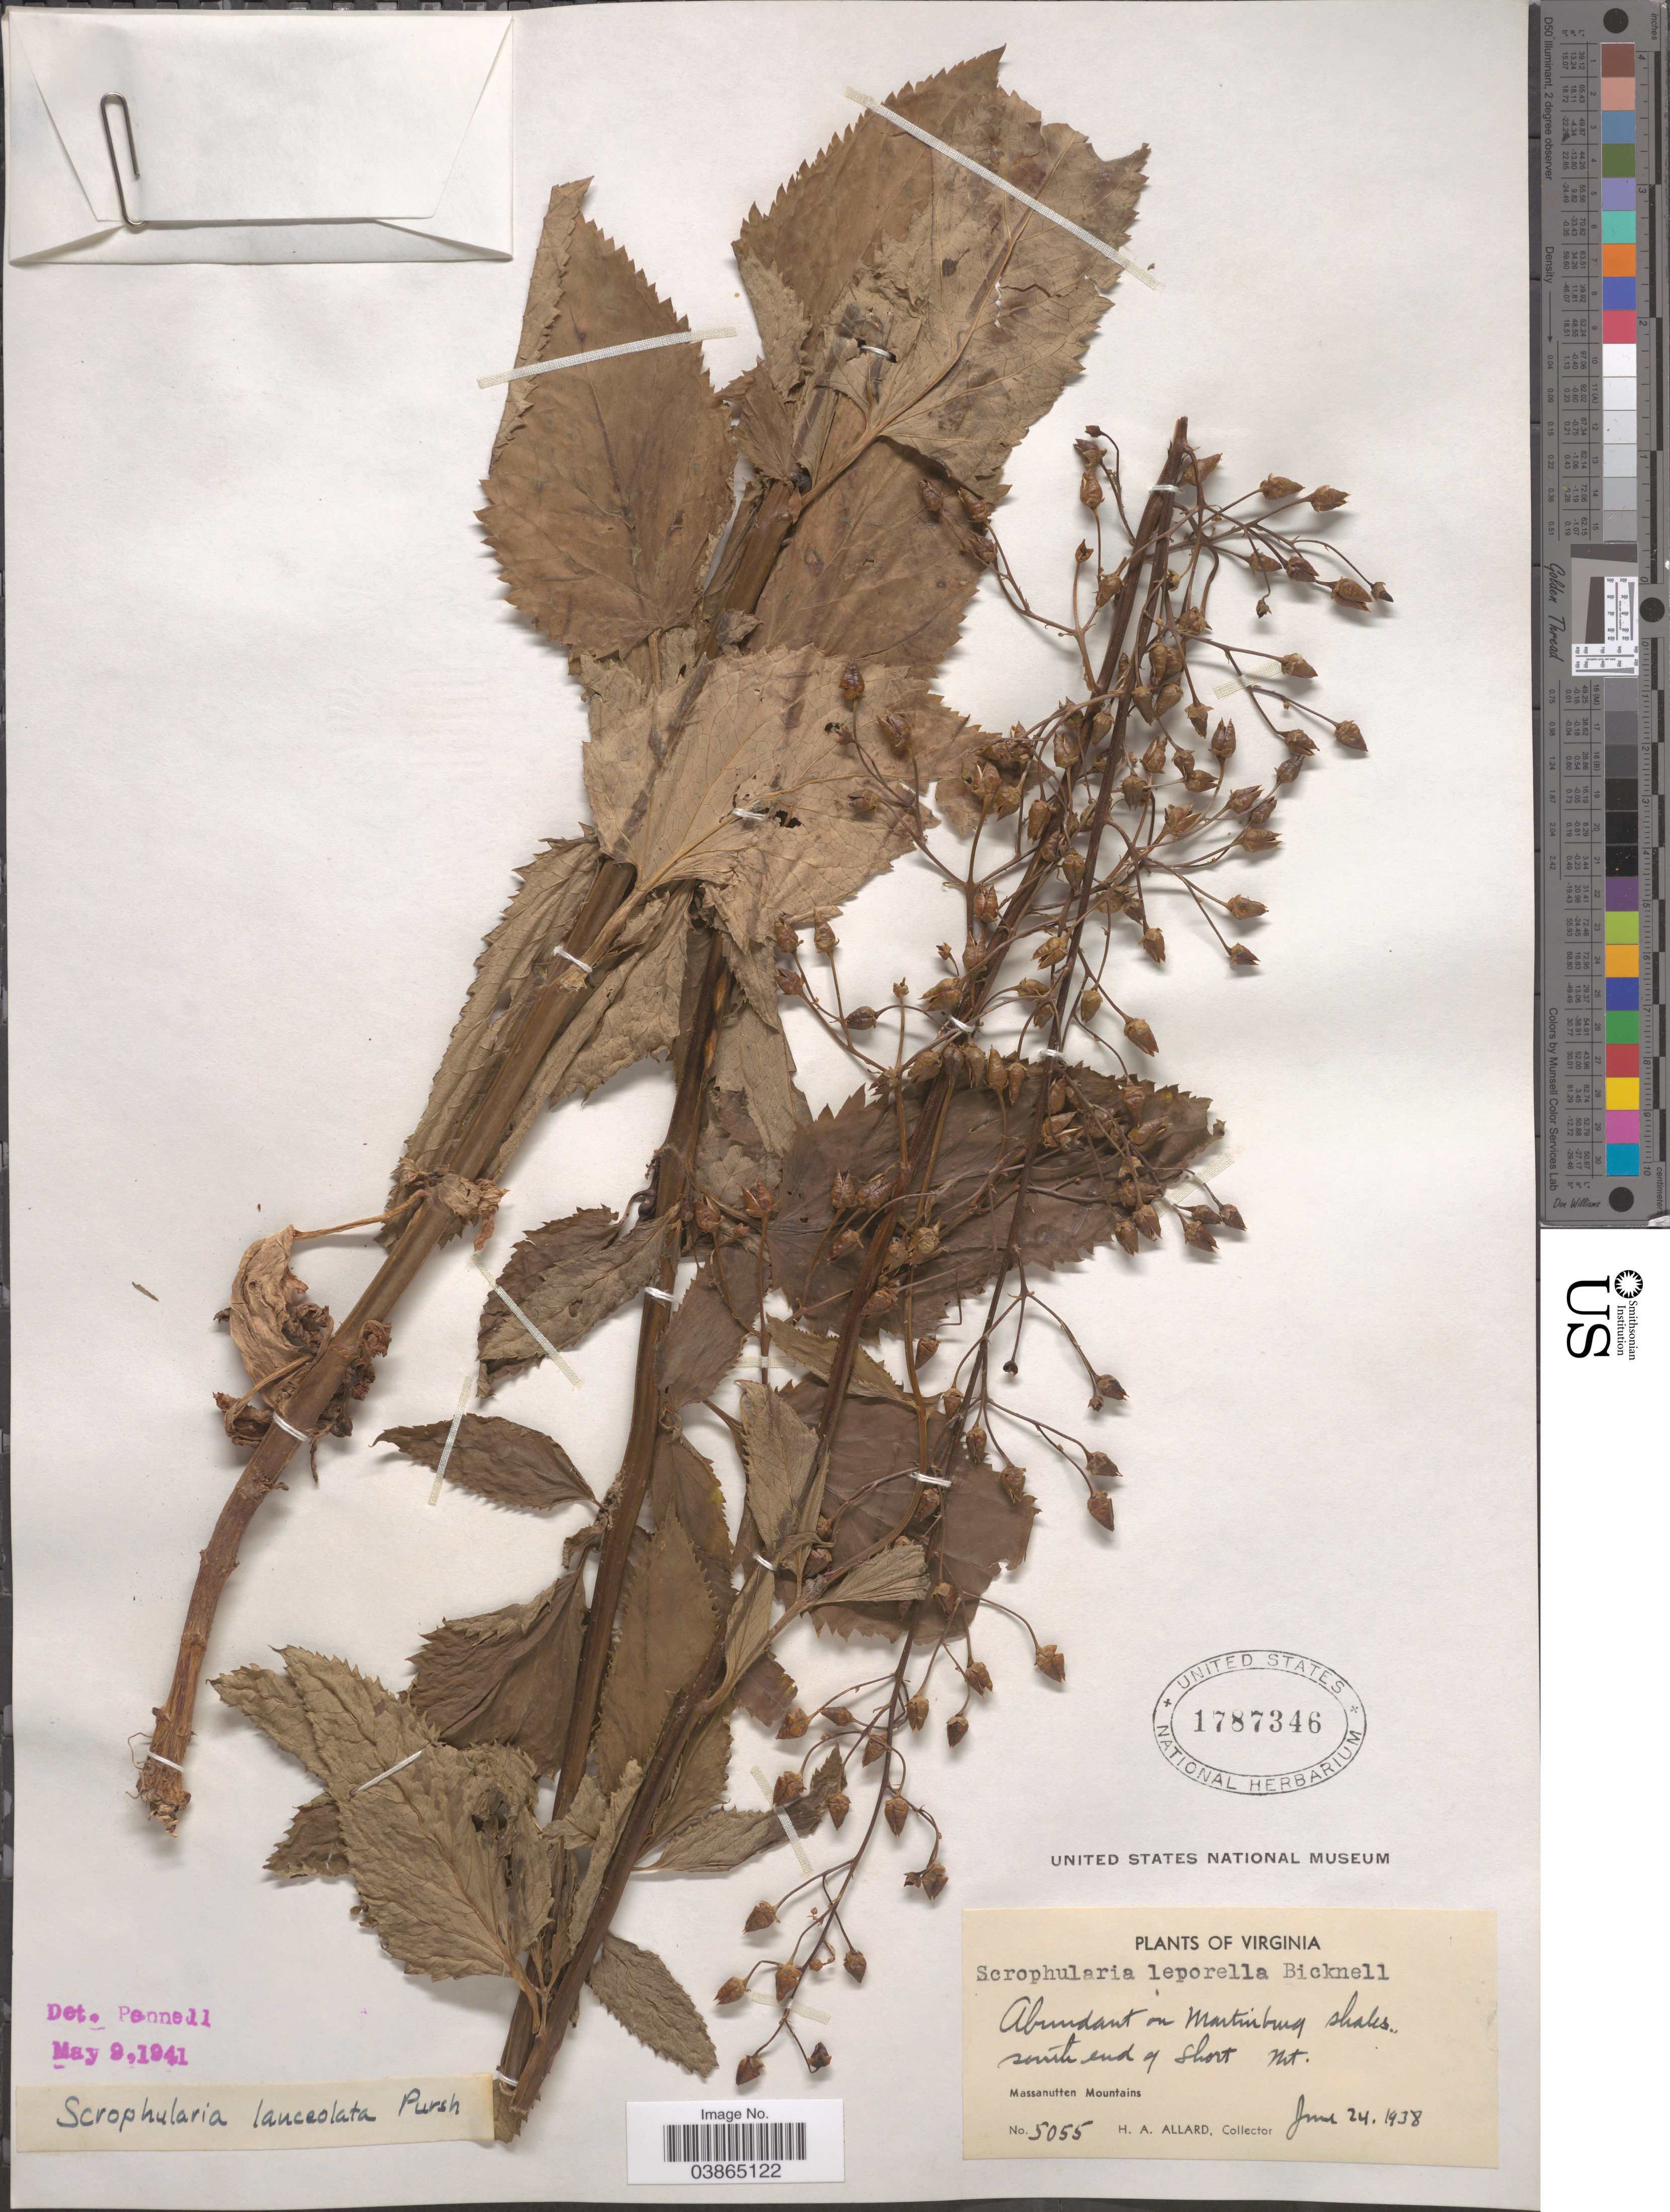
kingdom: Plantae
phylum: Tracheophyta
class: Magnoliopsida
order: Lamiales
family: Scrophulariaceae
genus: Scrophularia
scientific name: Scrophularia lanceolata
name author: Pursh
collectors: H. A. Allard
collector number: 5055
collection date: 1938-06-24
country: United States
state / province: Virginia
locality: On Martinburg shales south end of Short Mt. Massanutten Mouintains.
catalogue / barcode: US 1787346